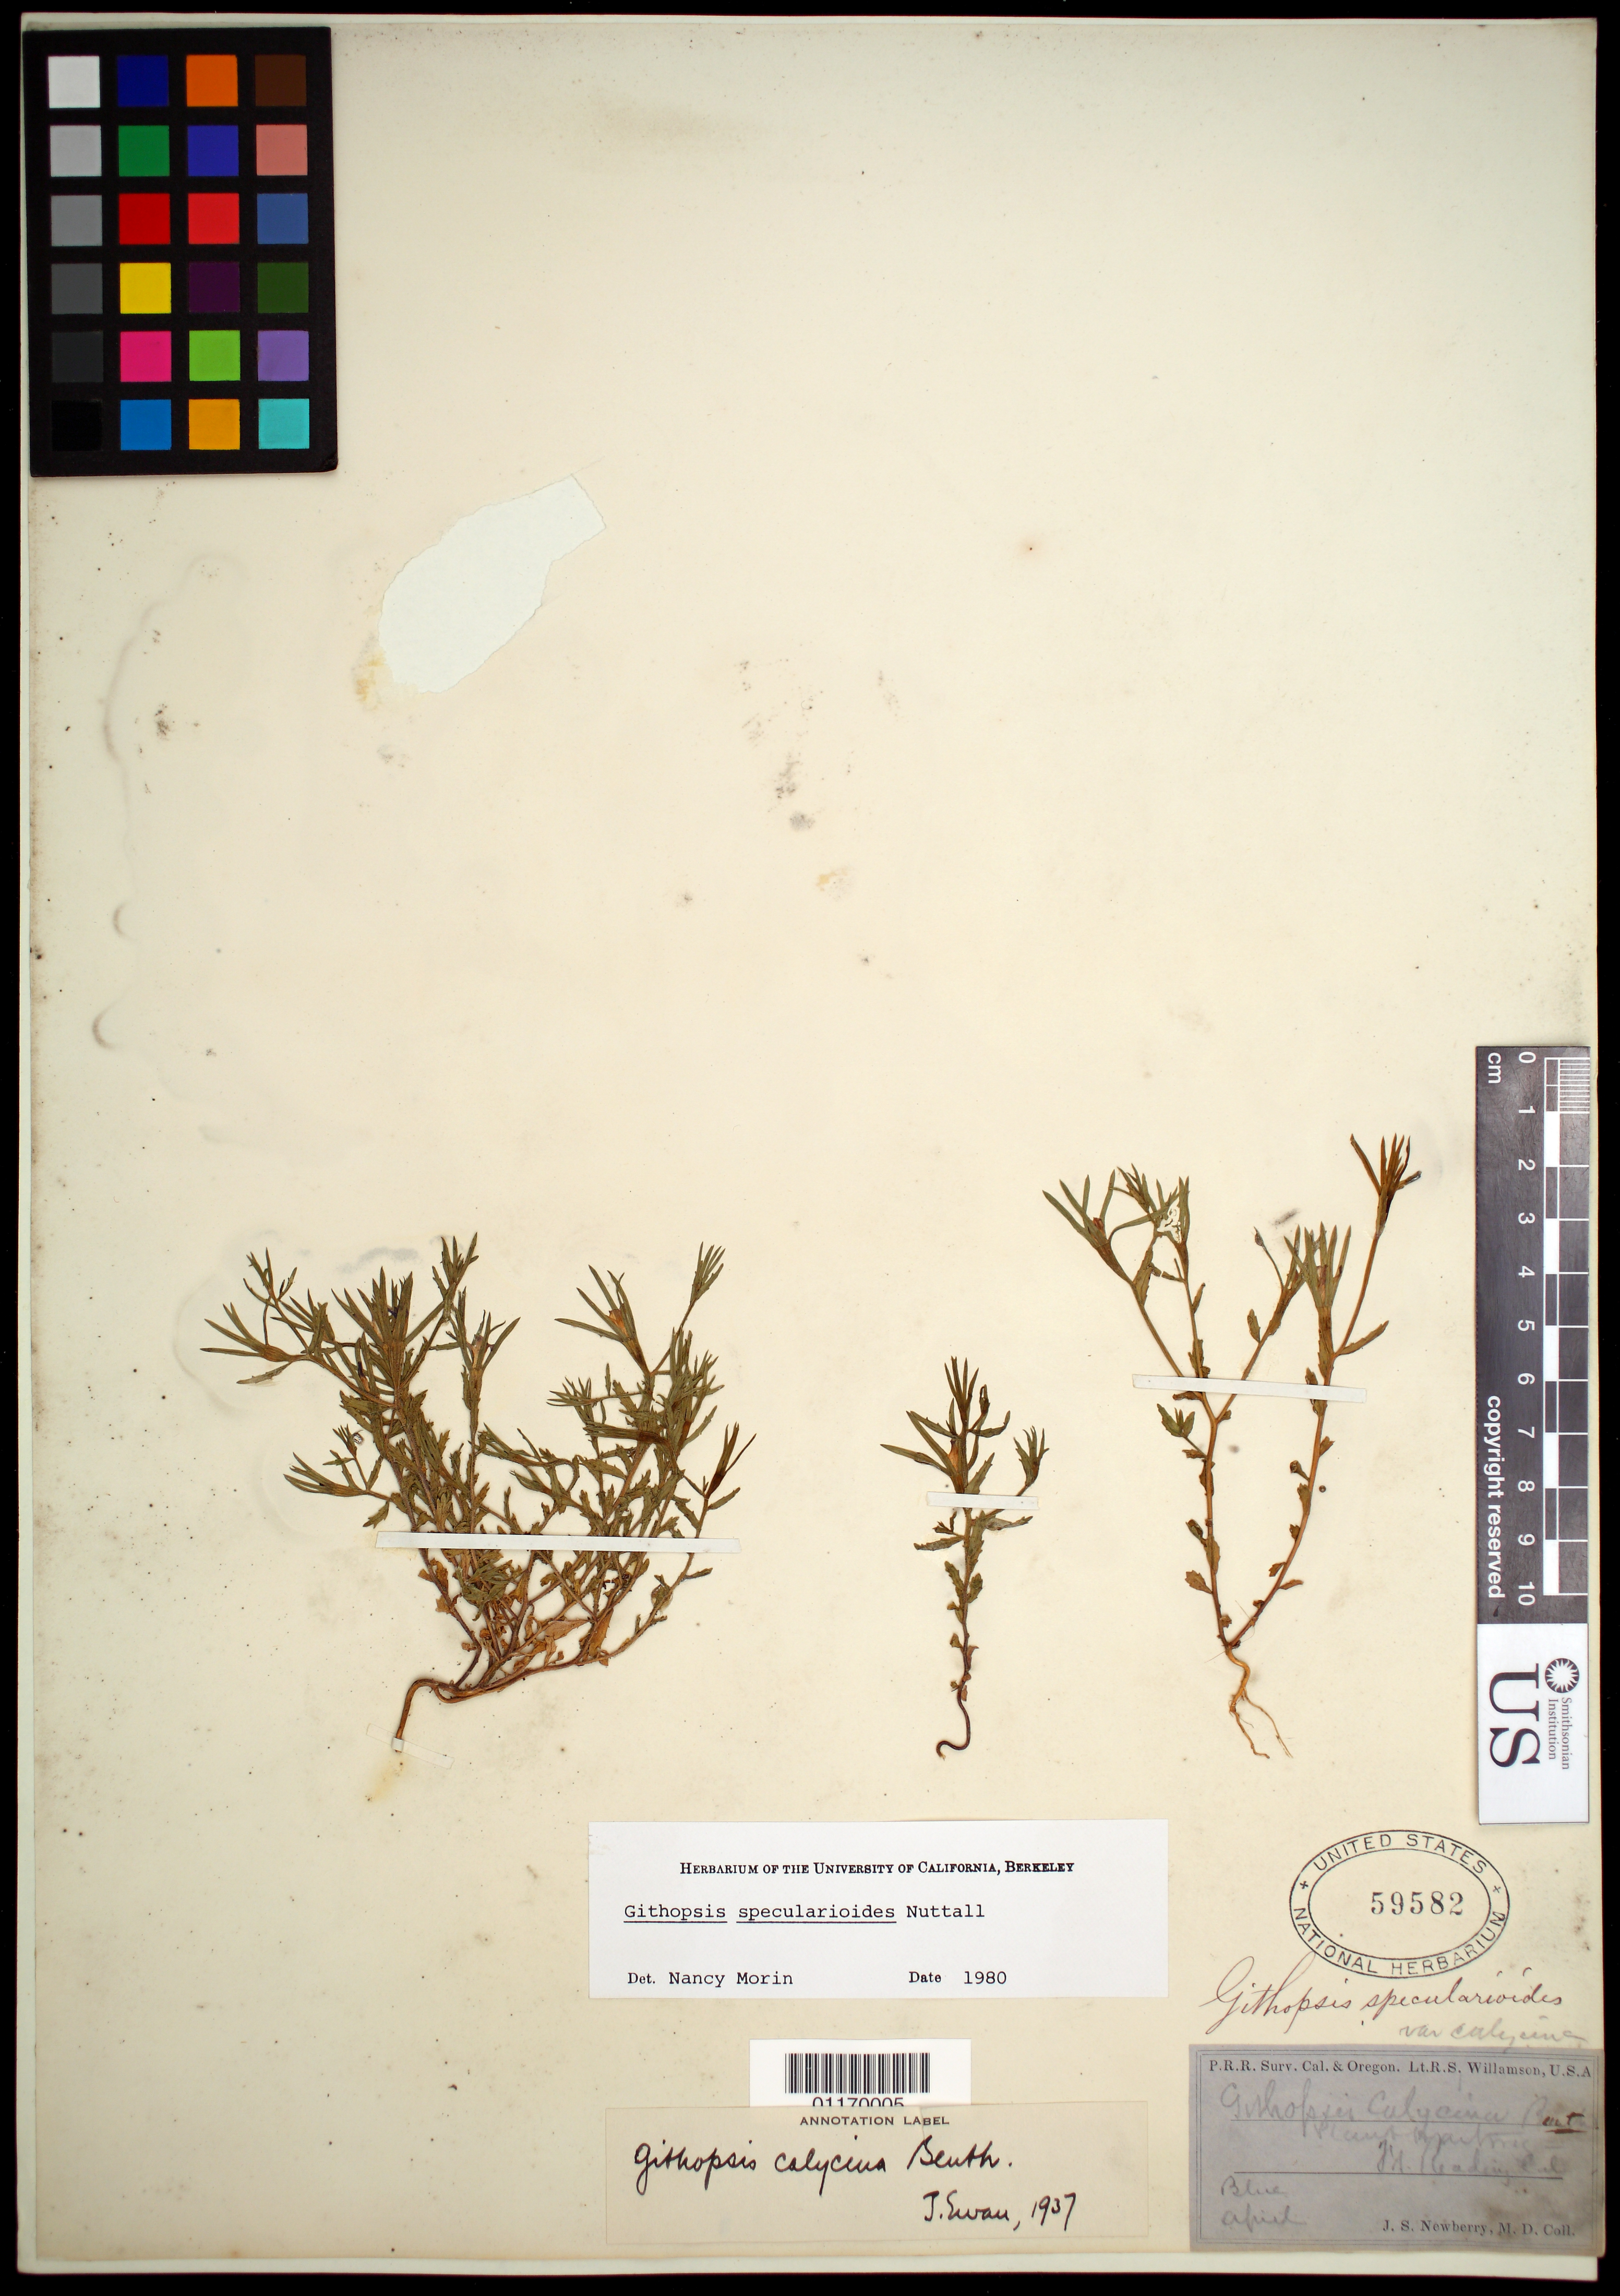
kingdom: Plantae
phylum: Tracheophyta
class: Magnoliopsida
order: Asterales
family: Campanulaceae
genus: Githopsis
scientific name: Githopsis specularioides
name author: Nutt.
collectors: J. S. Newberry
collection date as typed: Apr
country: United States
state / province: California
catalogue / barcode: US 59582